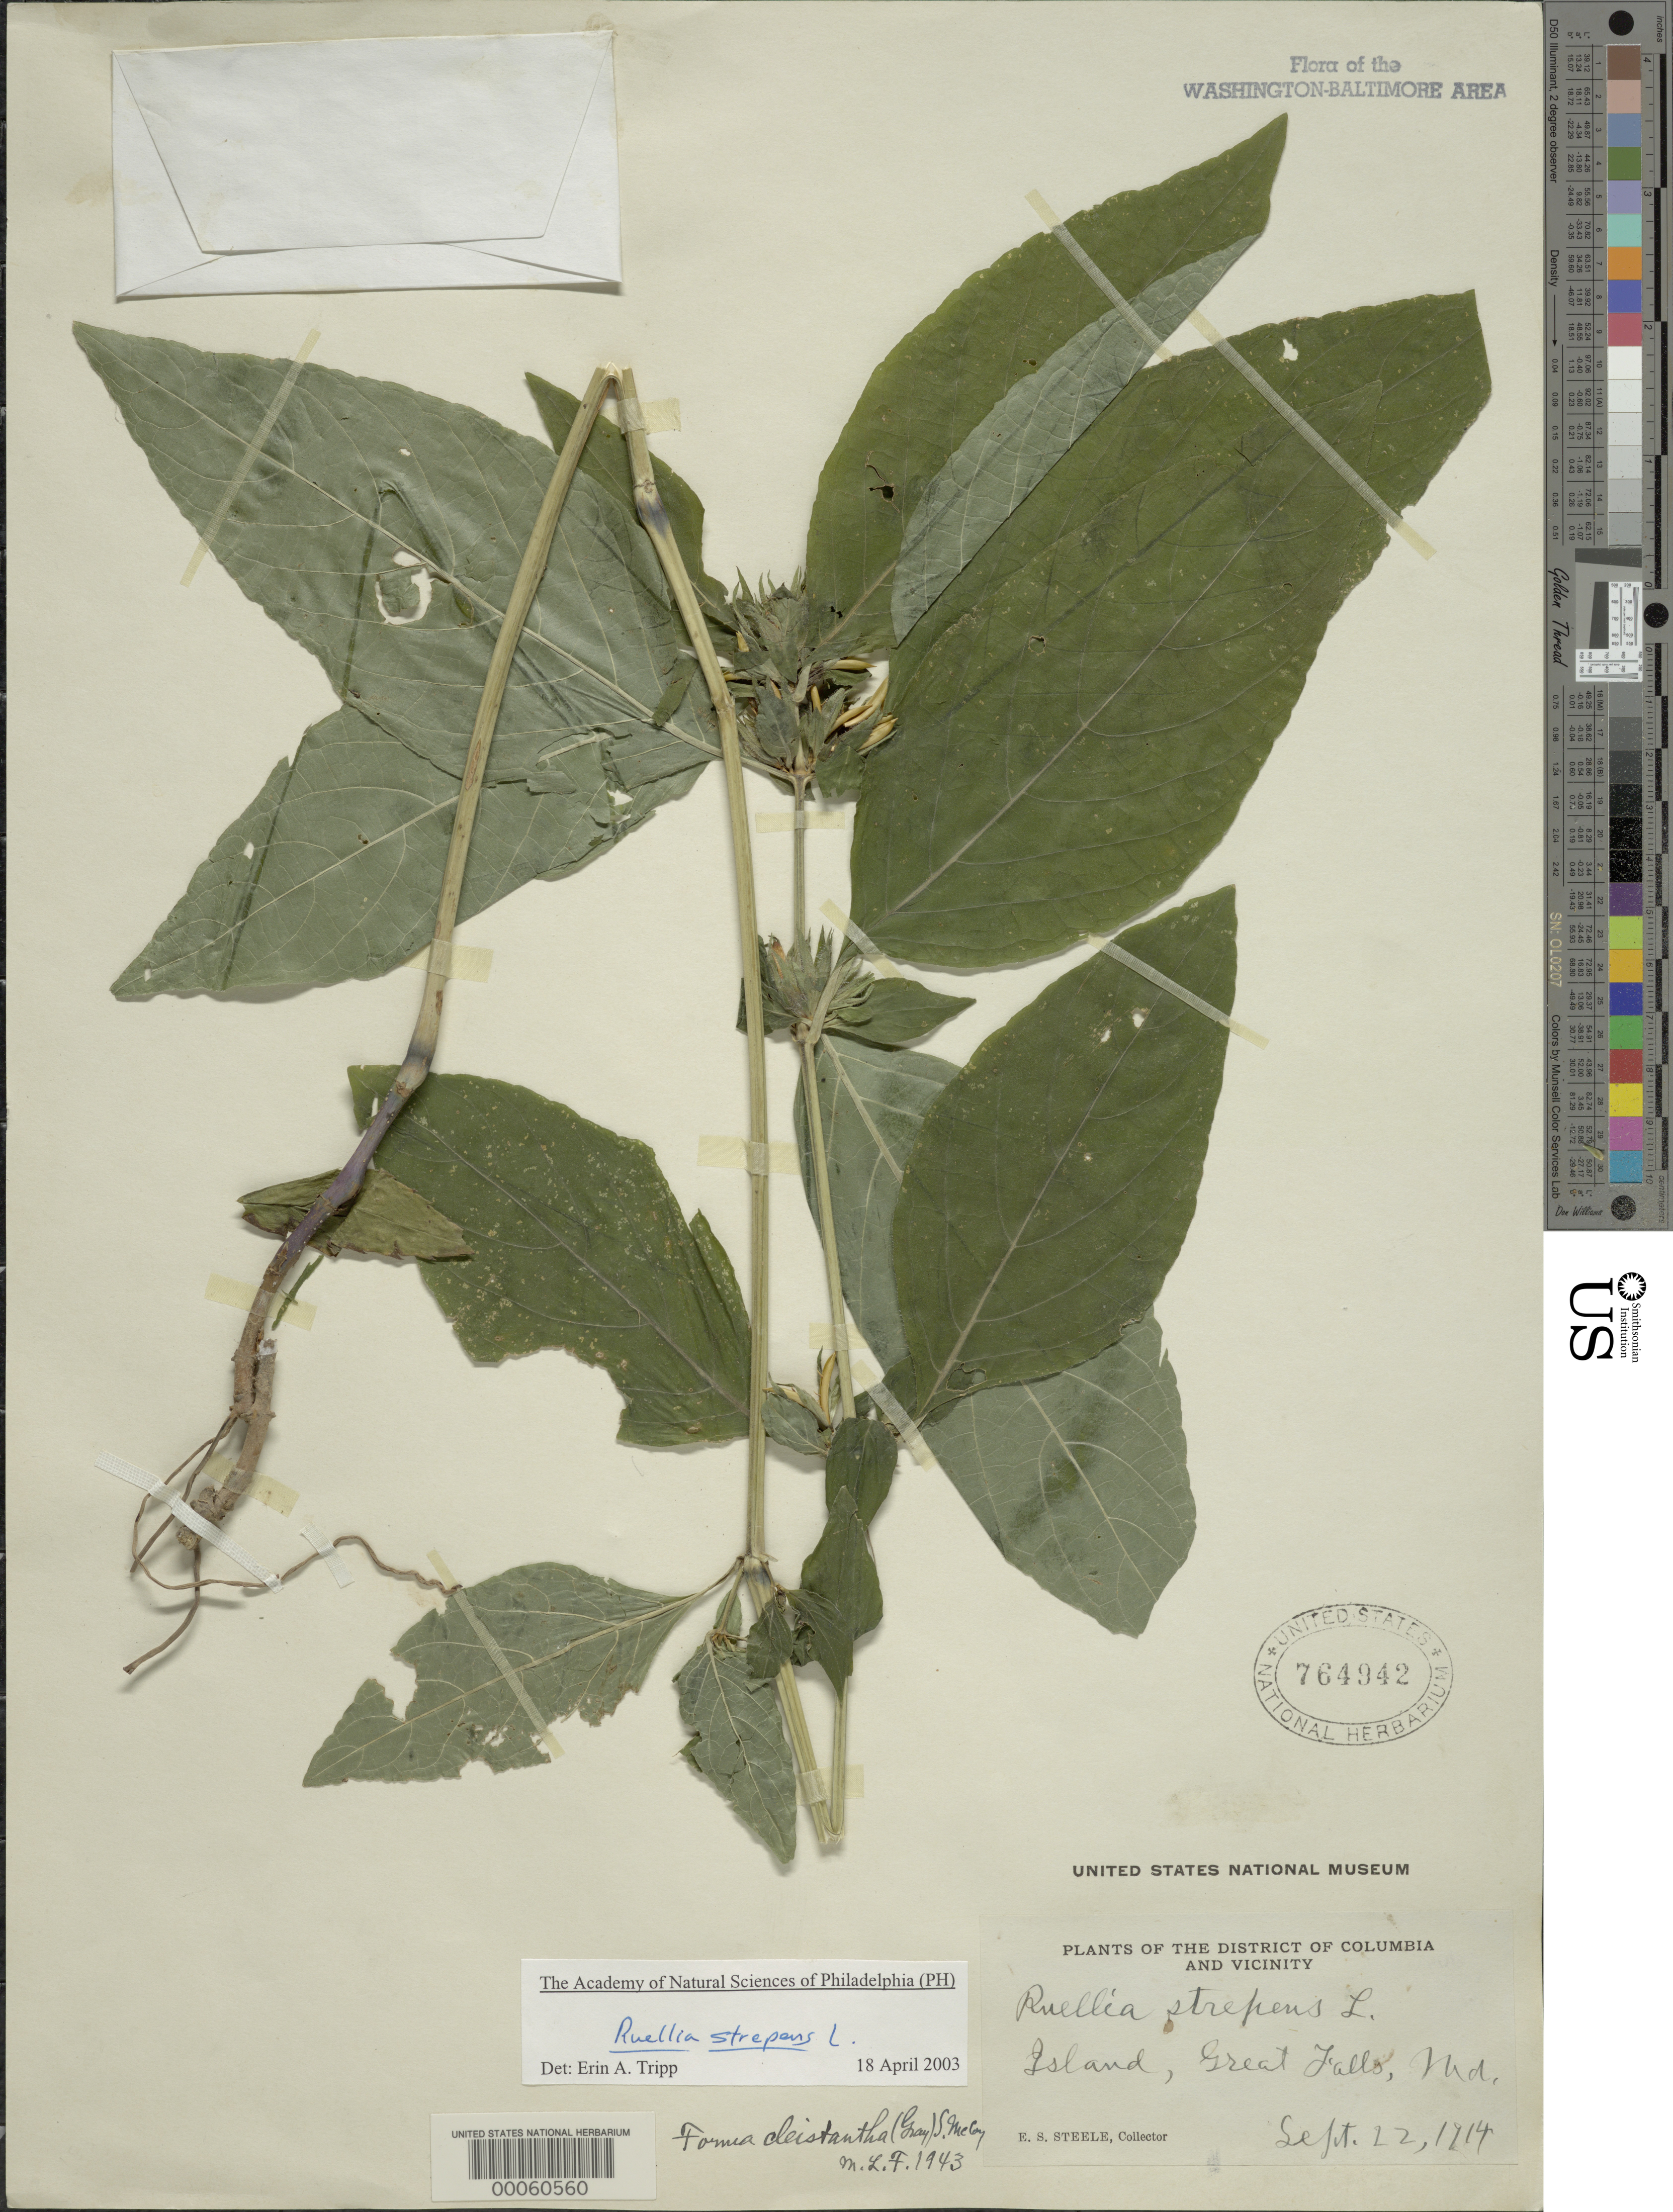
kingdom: Plantae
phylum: Tracheophyta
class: Magnoliopsida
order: Lamiales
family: Acanthaceae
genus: Ruellia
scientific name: Ruellia strepens f. cleistantha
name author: (A. Gray) S. McCoy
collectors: E. Steele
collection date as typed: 12 Sep 1914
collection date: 1914-09-12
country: United States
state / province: Maryland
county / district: Montgomery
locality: Great Falls, Island C. & O. Canal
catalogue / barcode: US 764942